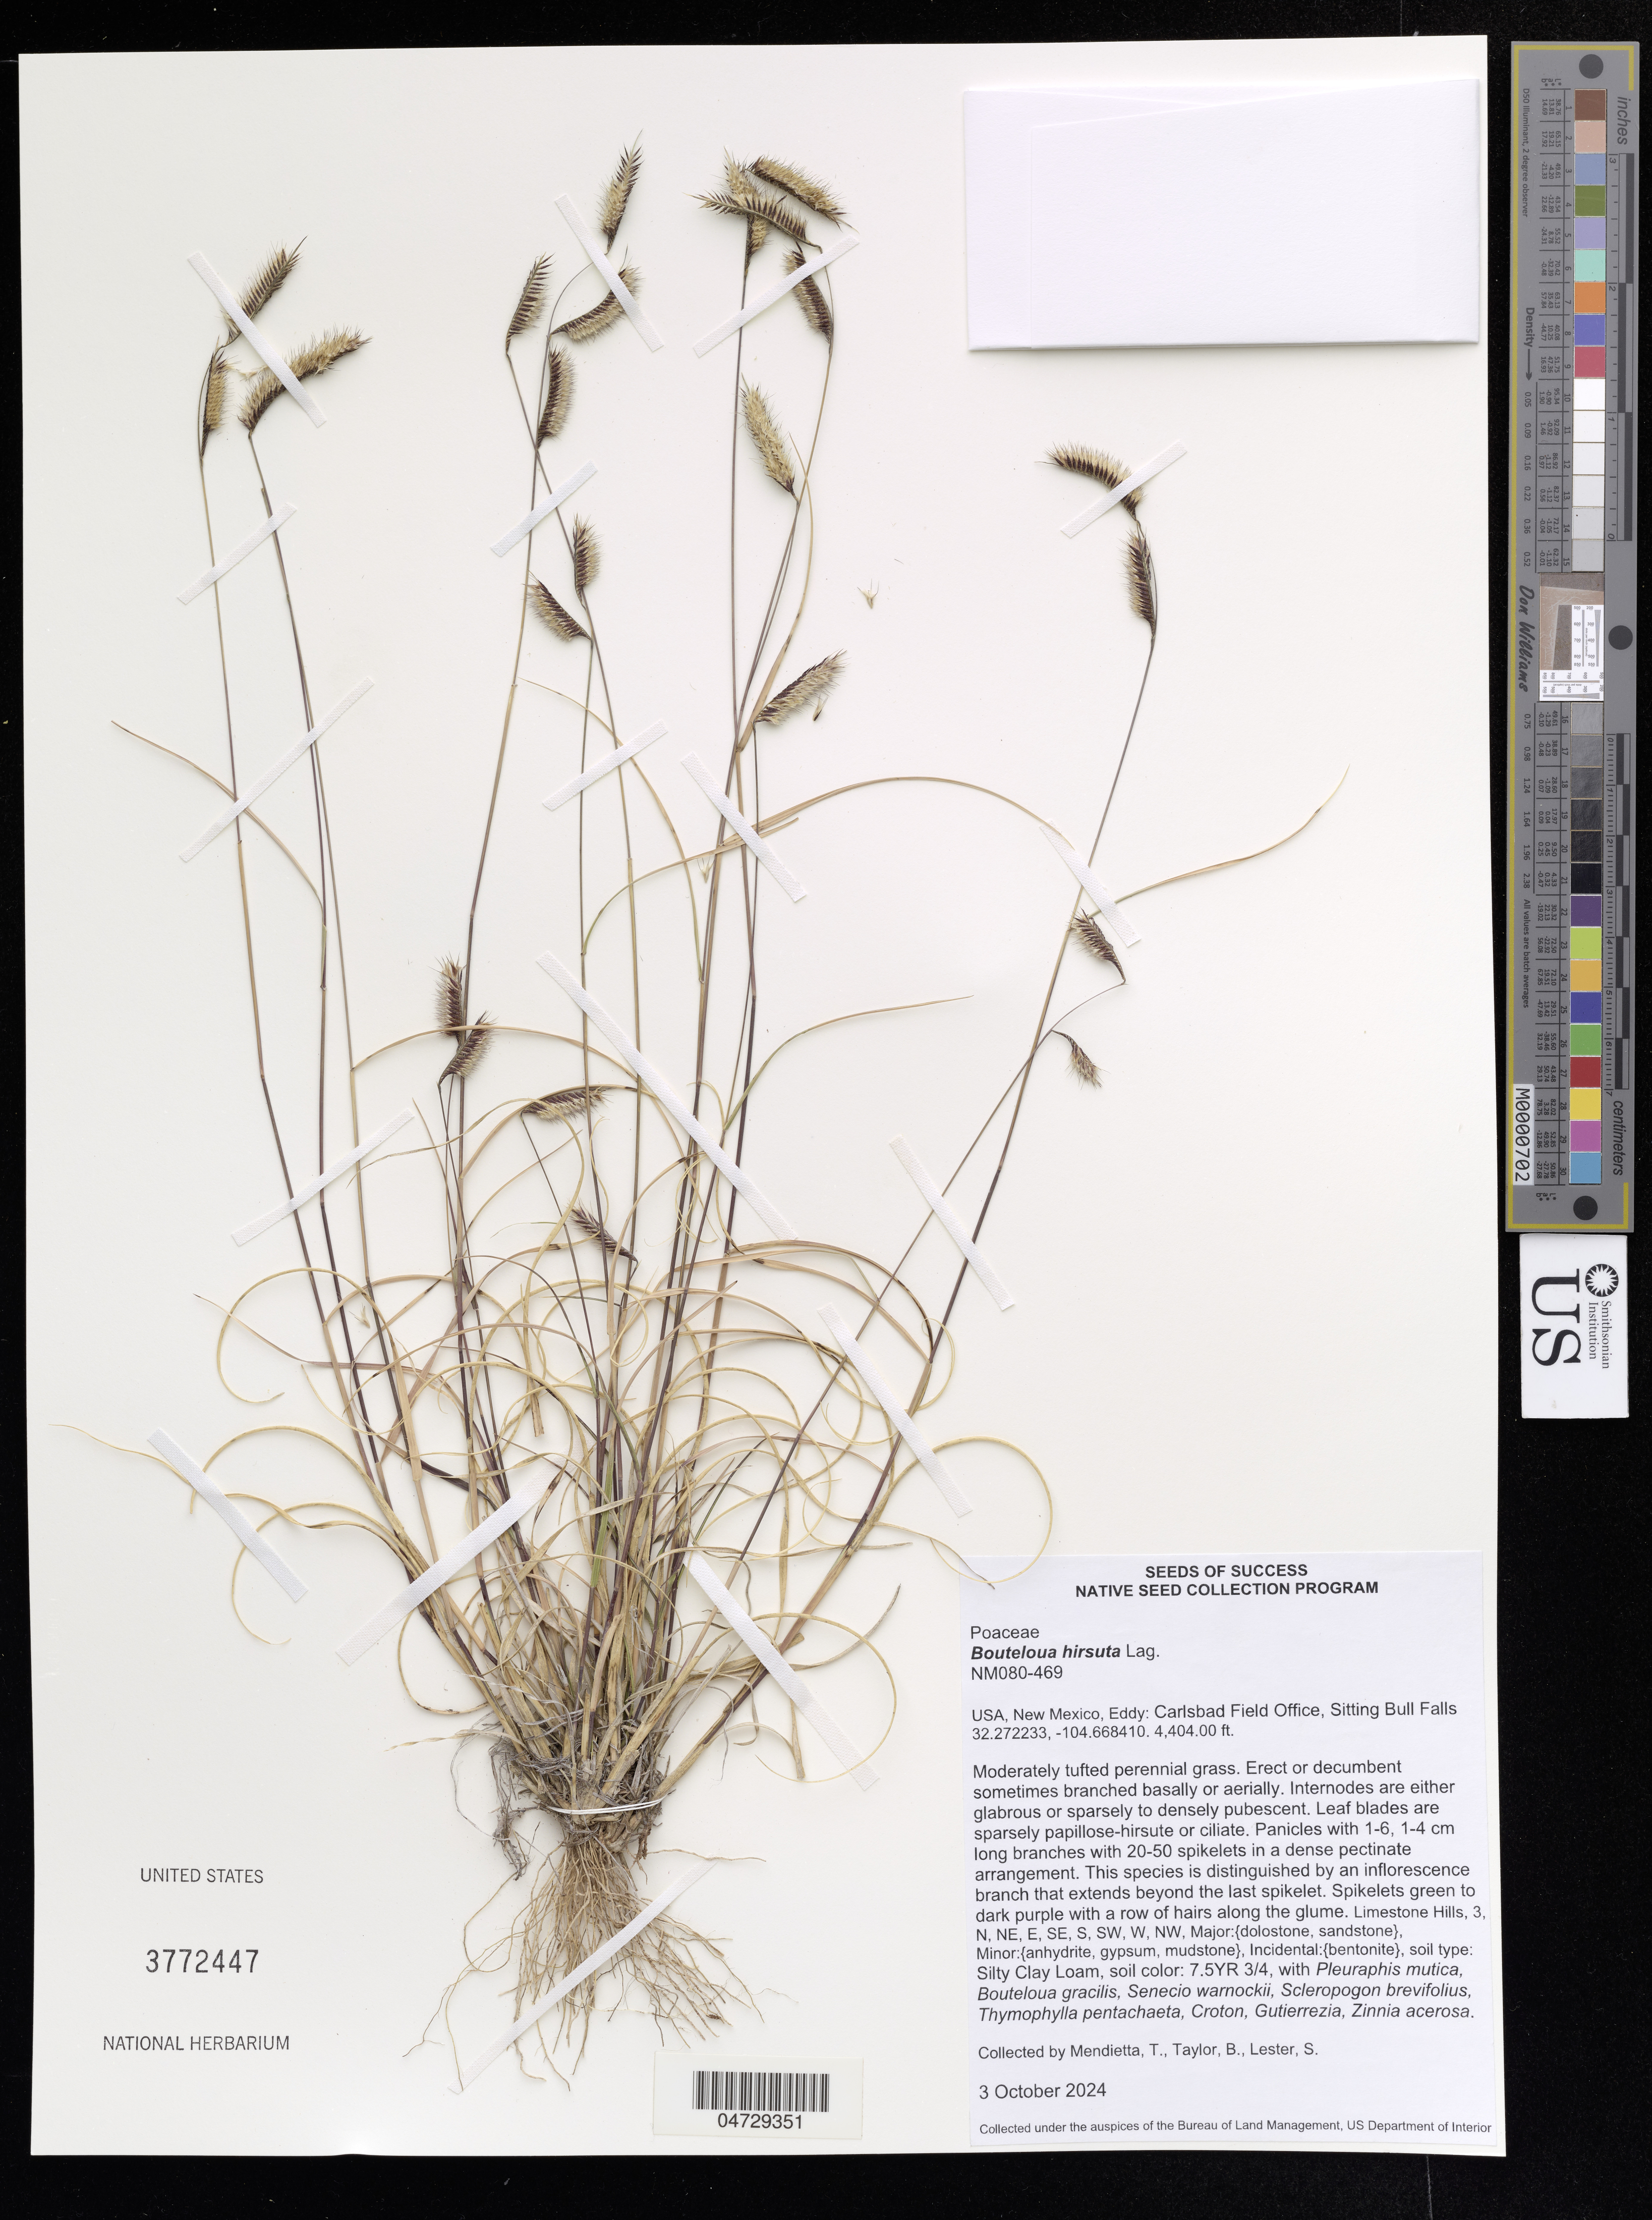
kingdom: Plantae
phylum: Tracheophyta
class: Liliopsida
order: Poales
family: Poaceae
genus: Bouteloua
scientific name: Bouteloua hirsuta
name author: Lag.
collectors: T. Mendietta, B. Taylor & S. Lester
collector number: NM080-469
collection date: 2024-10-03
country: United States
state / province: New Mexico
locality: Eddy: Carlsbad Field Office, Sitting Bull Falls.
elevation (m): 1342.34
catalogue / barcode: US 3772447